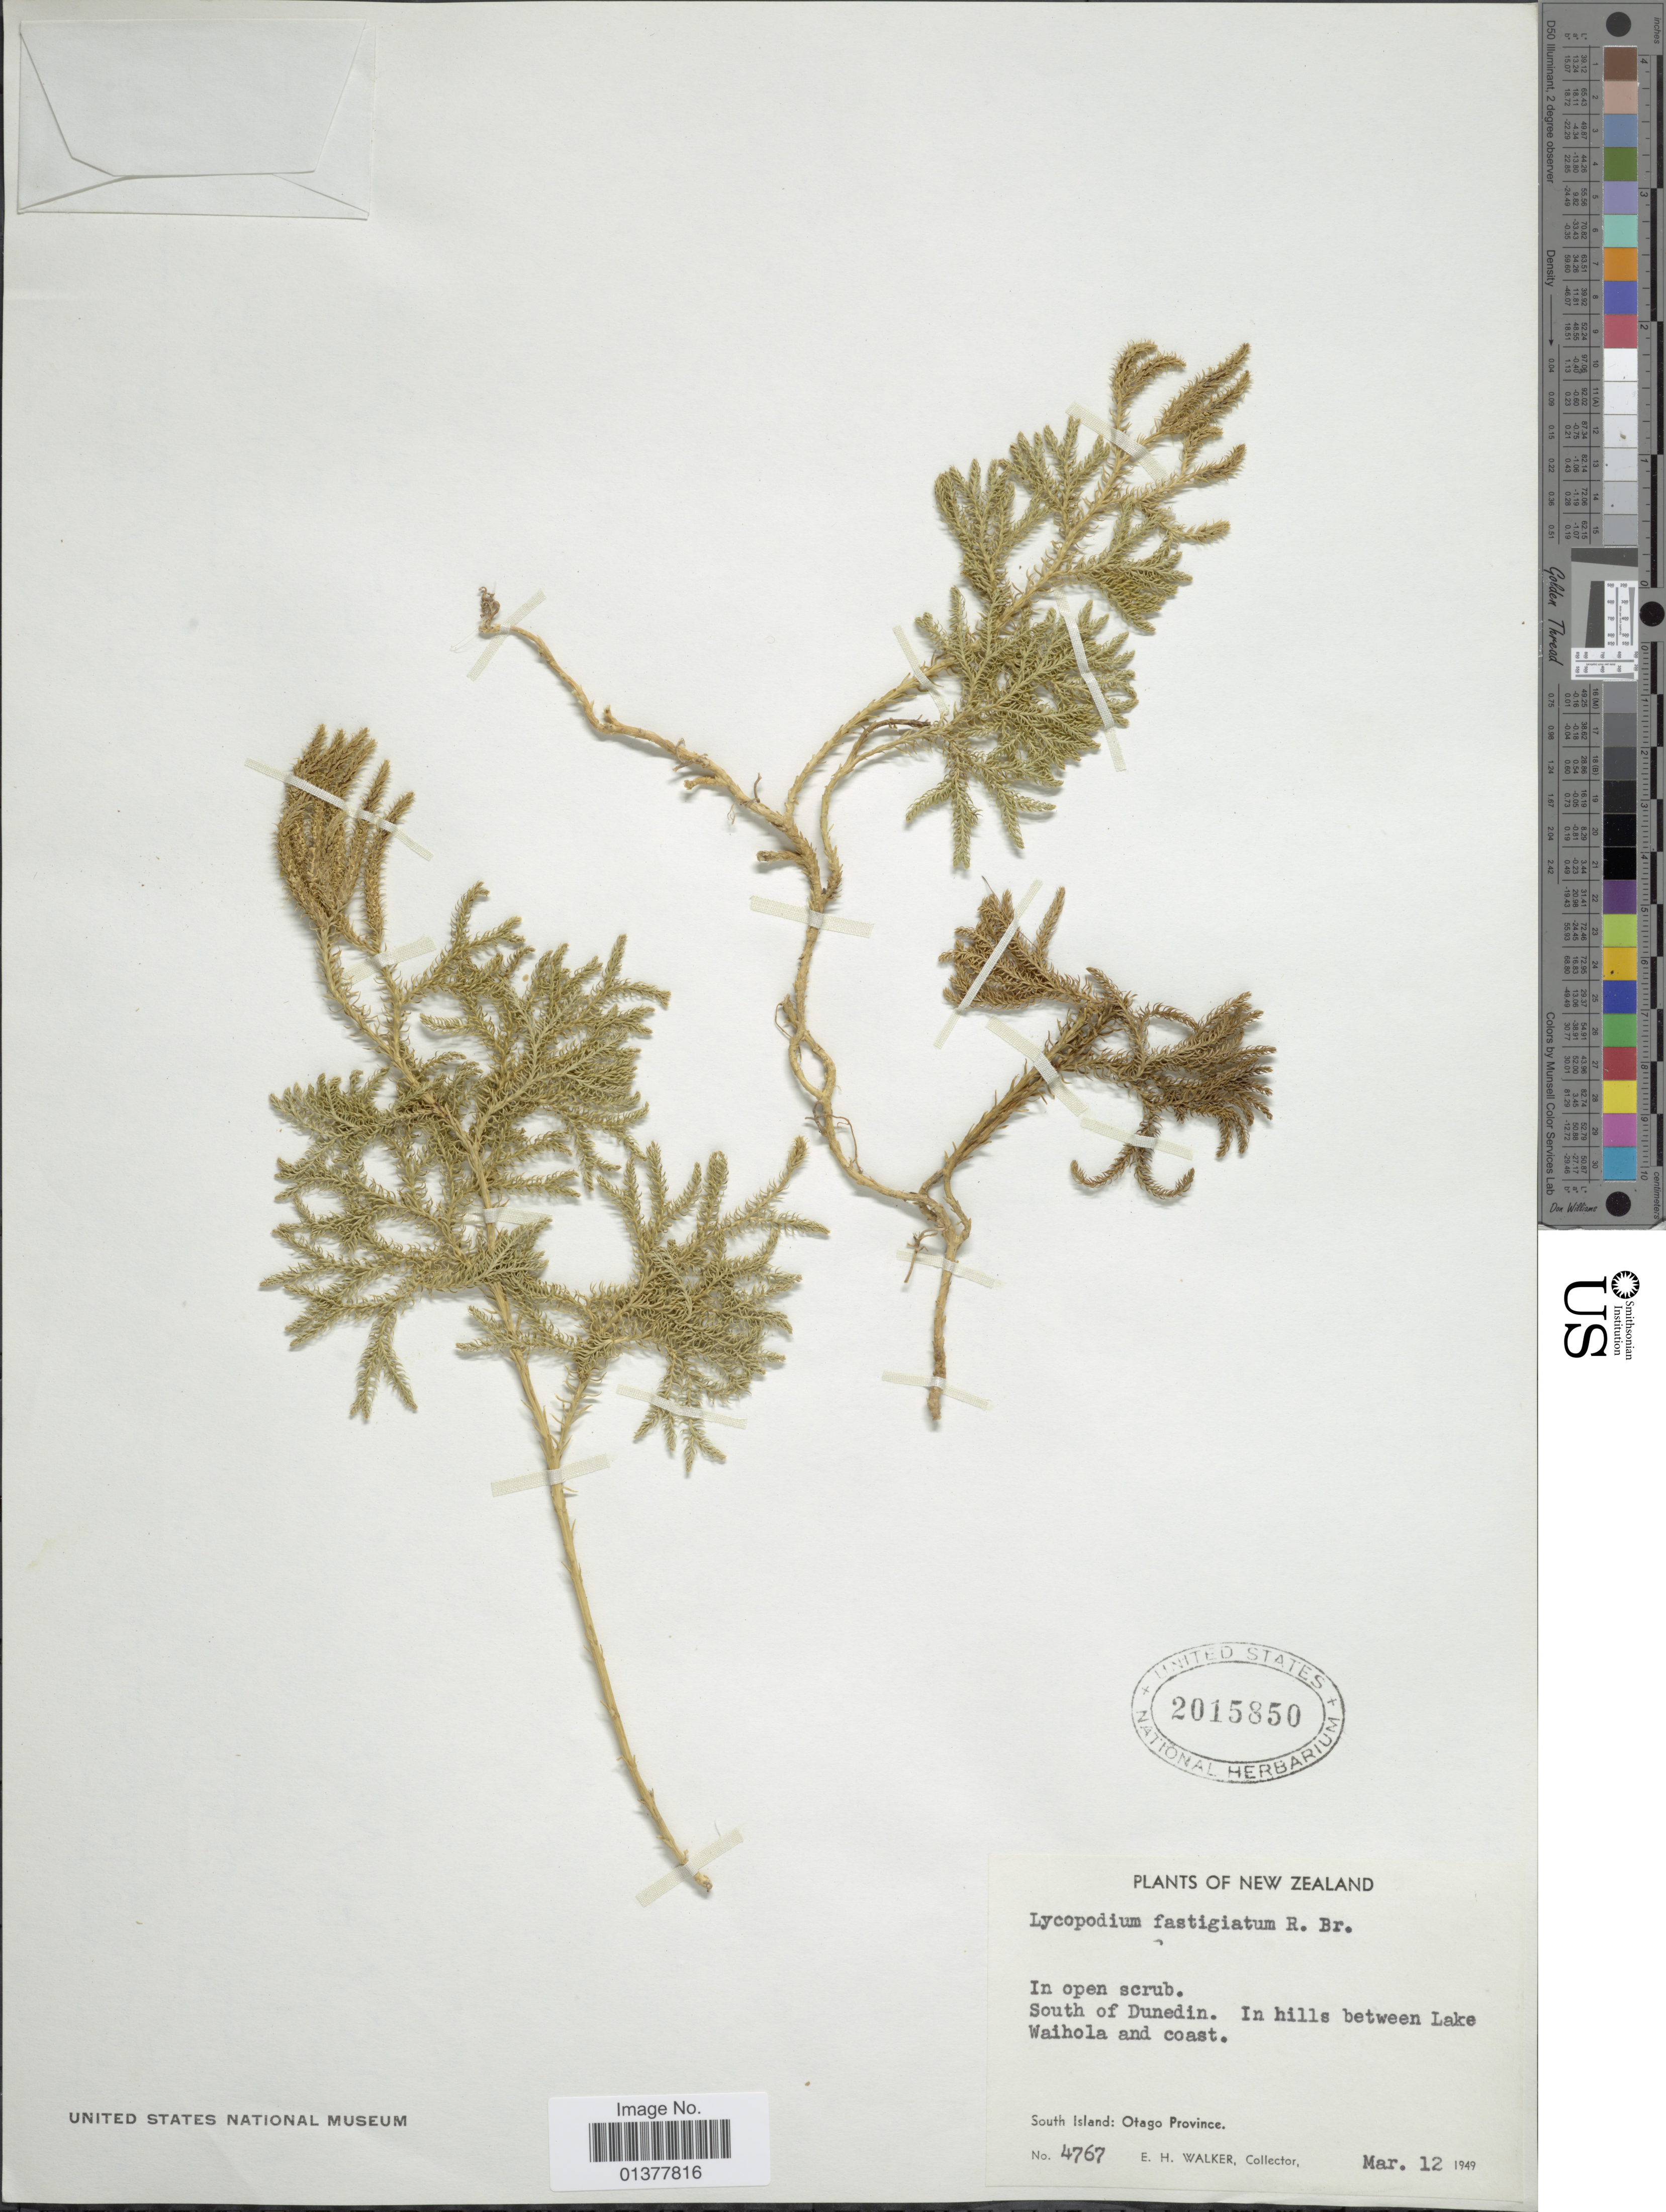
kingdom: Plantae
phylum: Tracheophyta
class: Lycopodiopsida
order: Lycopodiales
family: Lycopodiaceae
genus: Austrolycopodium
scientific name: Austrolycopodium fastigiatum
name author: (R. Br.) Holub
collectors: E. H. Walker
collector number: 4767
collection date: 1949-03-12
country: New Zealand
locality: In open scrub, South of Dunedin, in hills between Lake Waihola and coast, South Island: Otago Province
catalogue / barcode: US 2015850